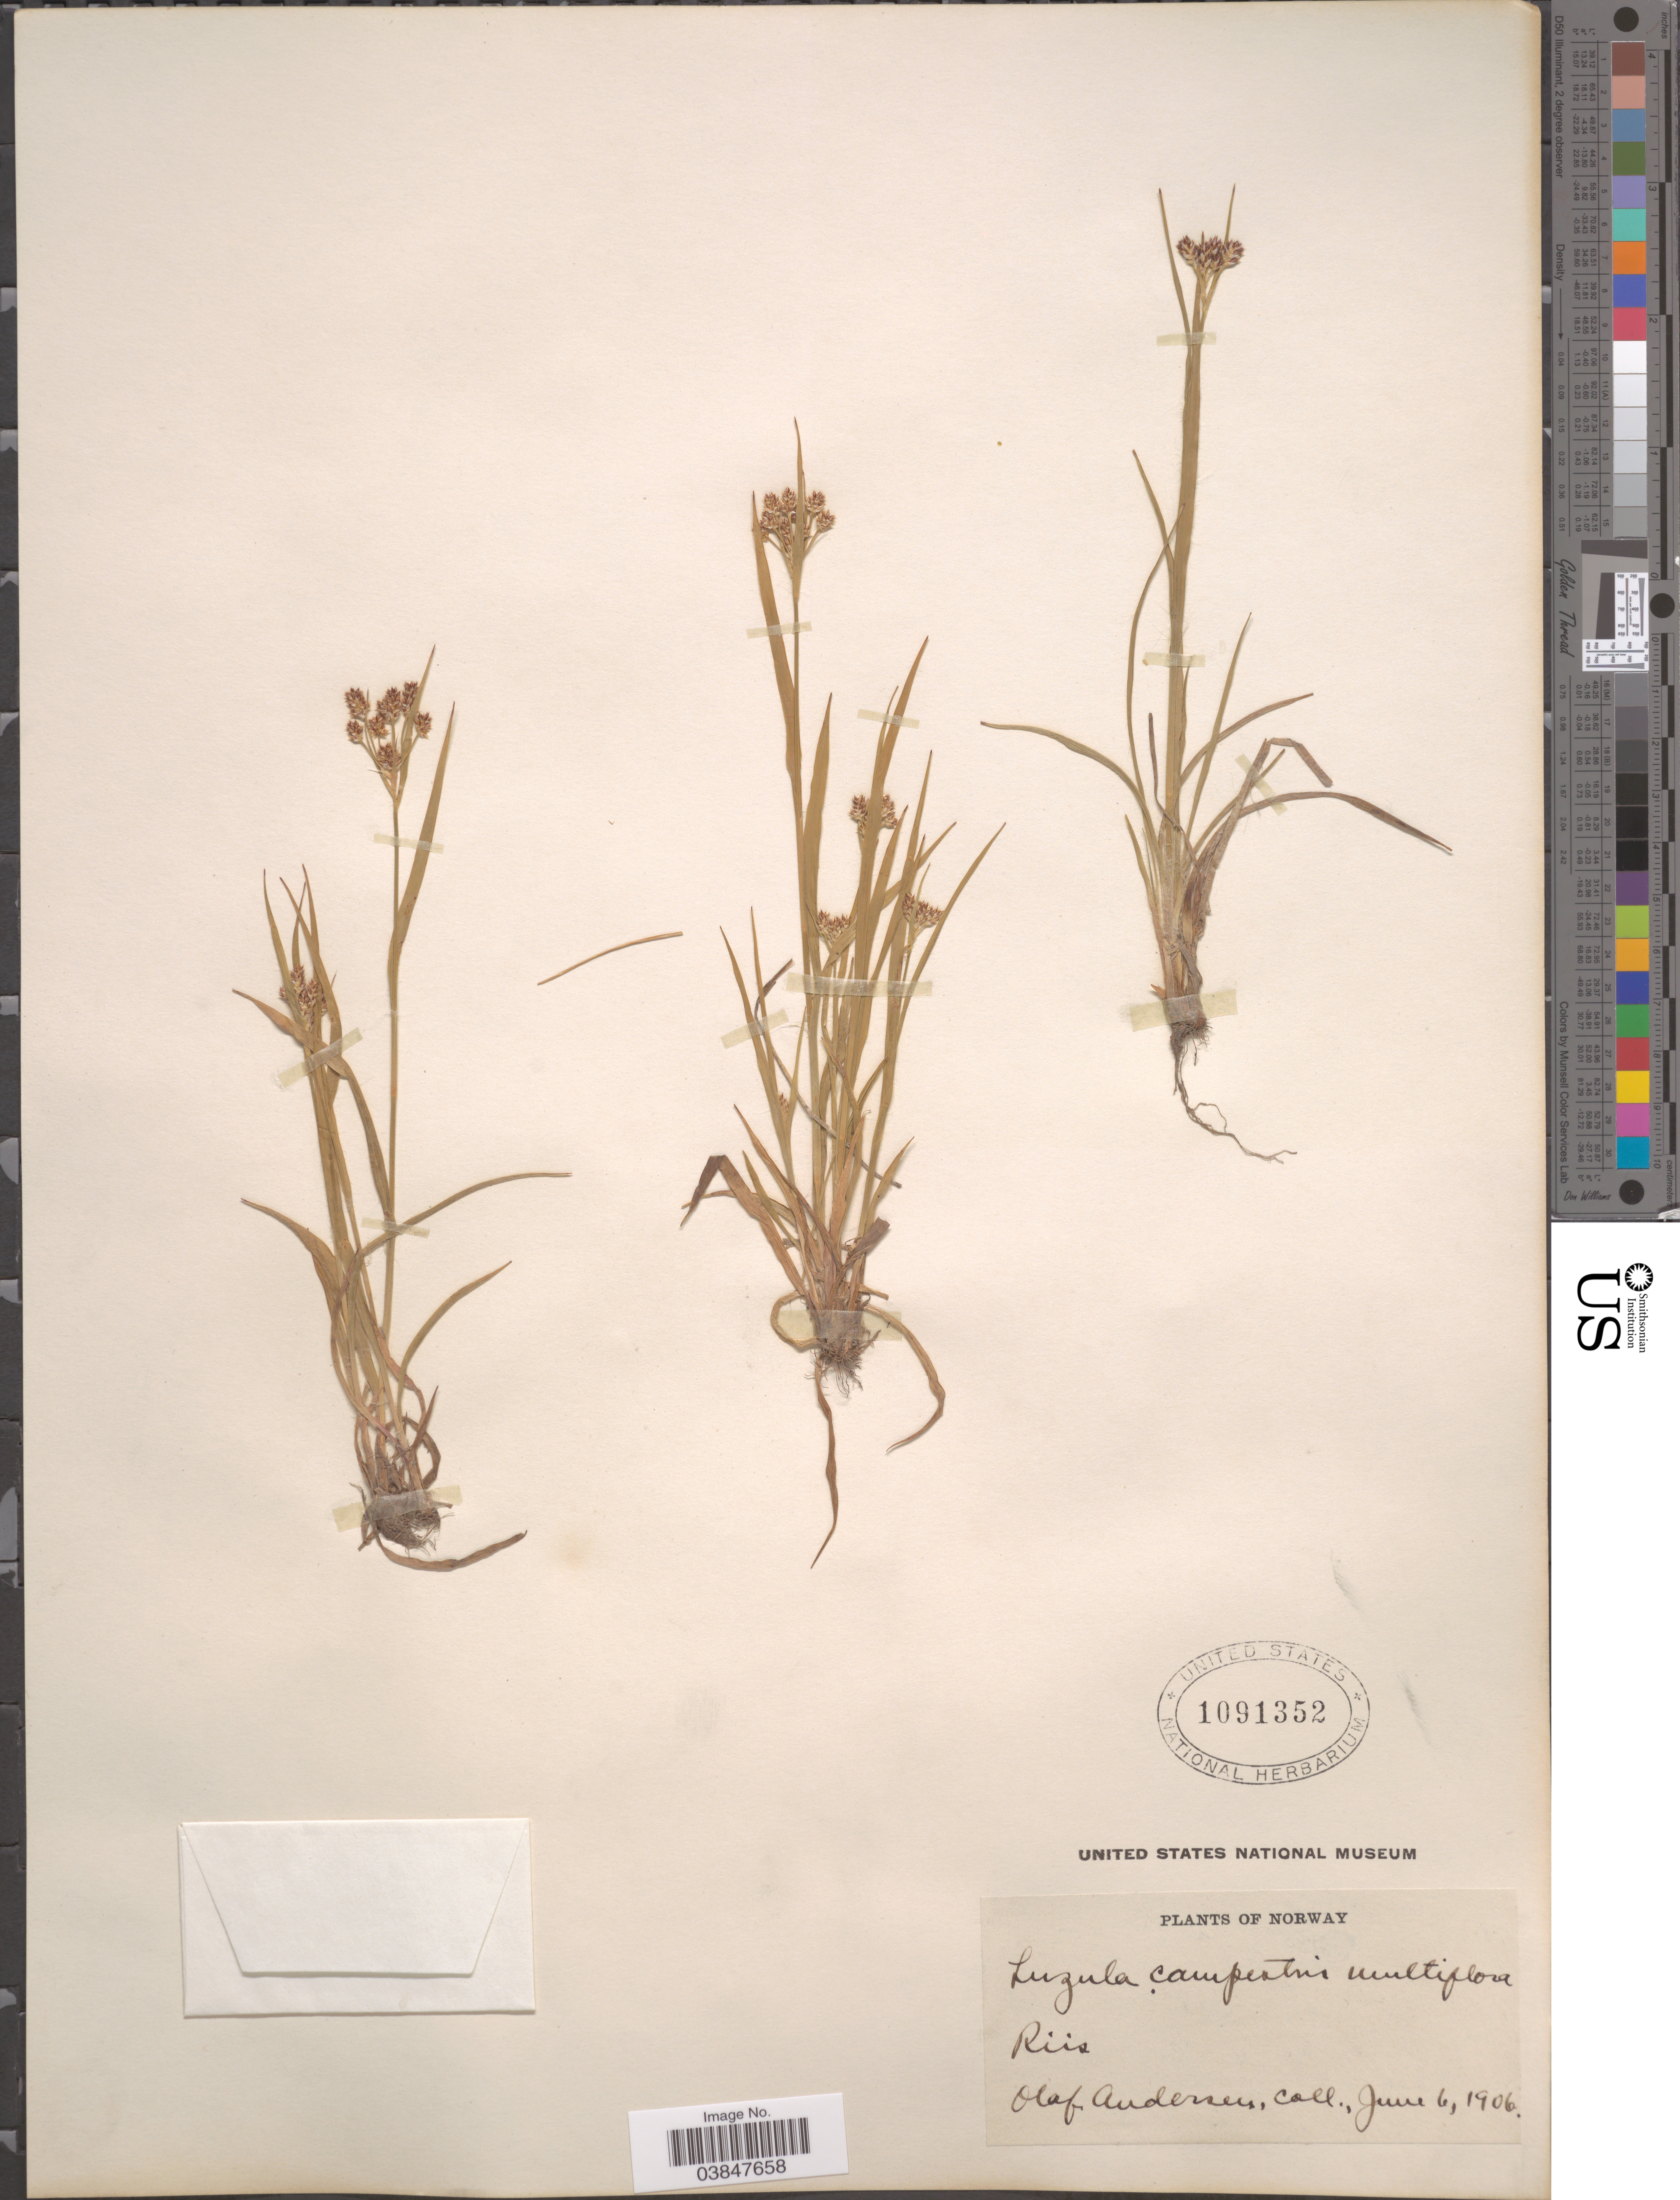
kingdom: Plantae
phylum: Tracheophyta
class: Liliopsida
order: Poales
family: Juncaceae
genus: Luzula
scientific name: Luzula campestris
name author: (L.) DC.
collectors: O. Andersen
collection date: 1906-06-06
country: Norway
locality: Riis.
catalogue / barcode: US 1091352